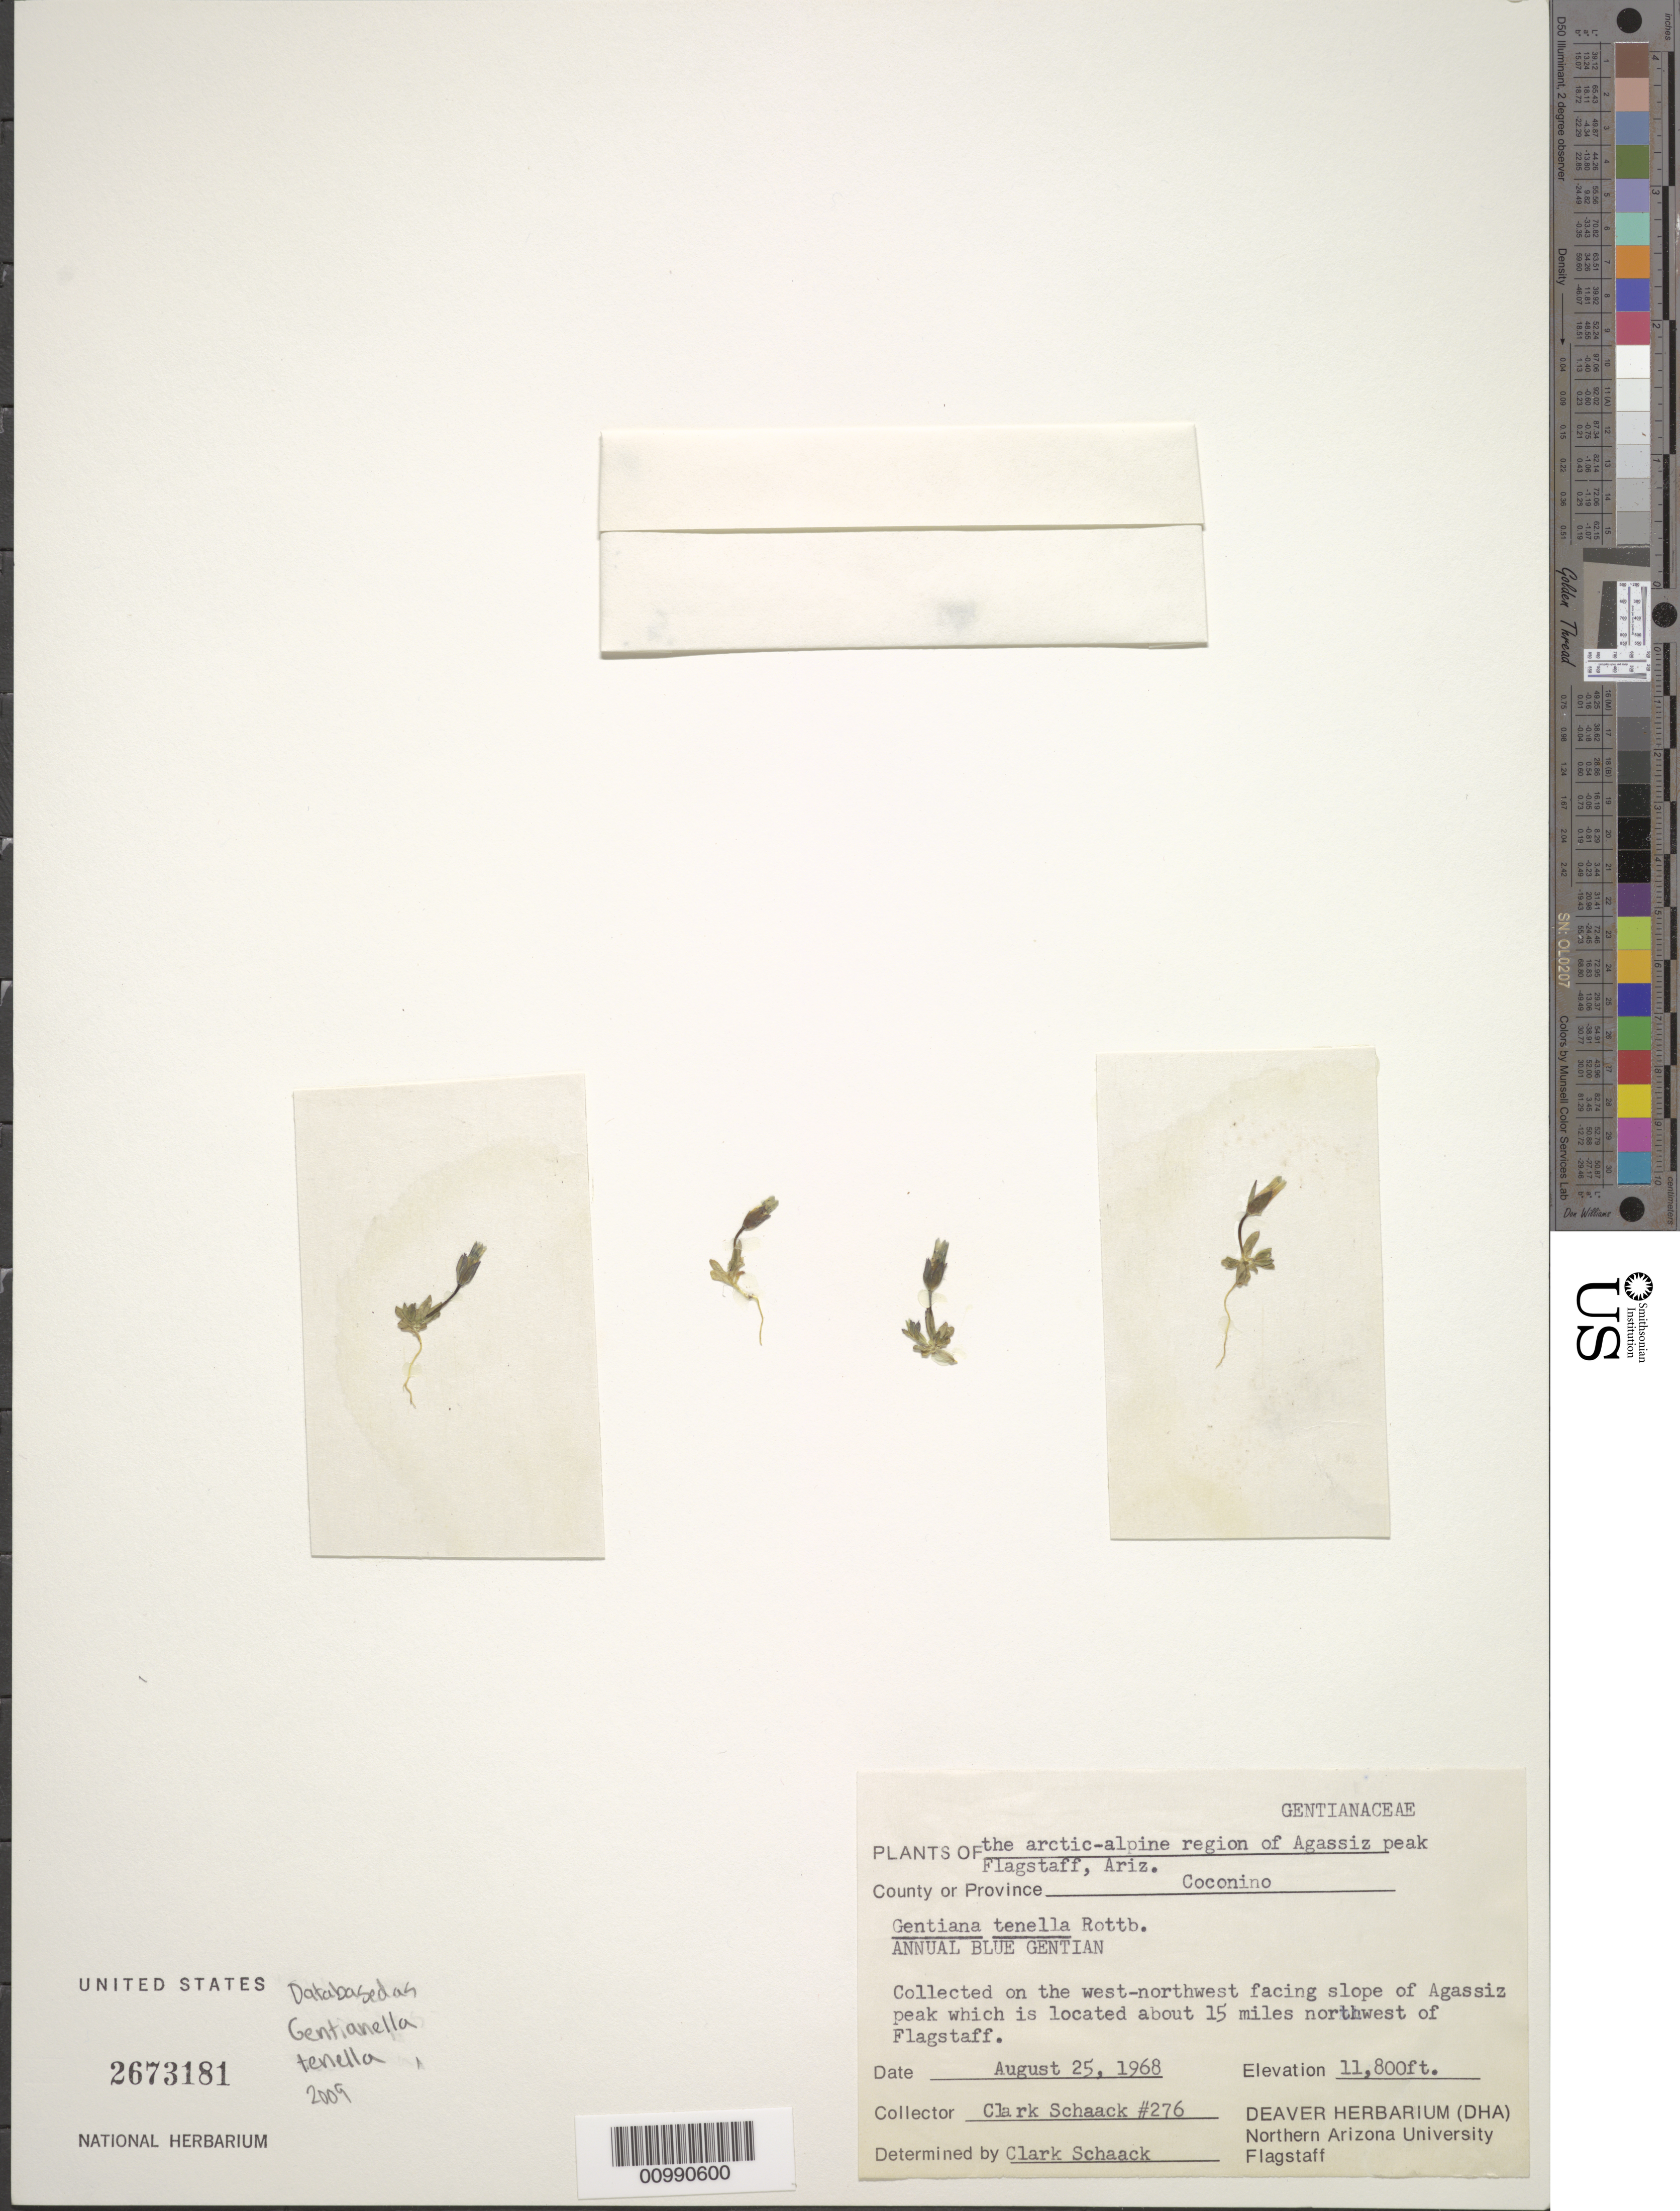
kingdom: Plantae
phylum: Tracheophyta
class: Magnoliopsida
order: Gentianales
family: Gentianaceae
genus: Gentianella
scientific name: Gentianella tenella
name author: (Rottb.) Börner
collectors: C. Schaack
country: United States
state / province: Arizona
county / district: Coconino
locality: Flagstaff; Agassiz Peak; Arctic-Alpine Region of Agassiz Peak; W-NW facing slope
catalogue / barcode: US 2673181